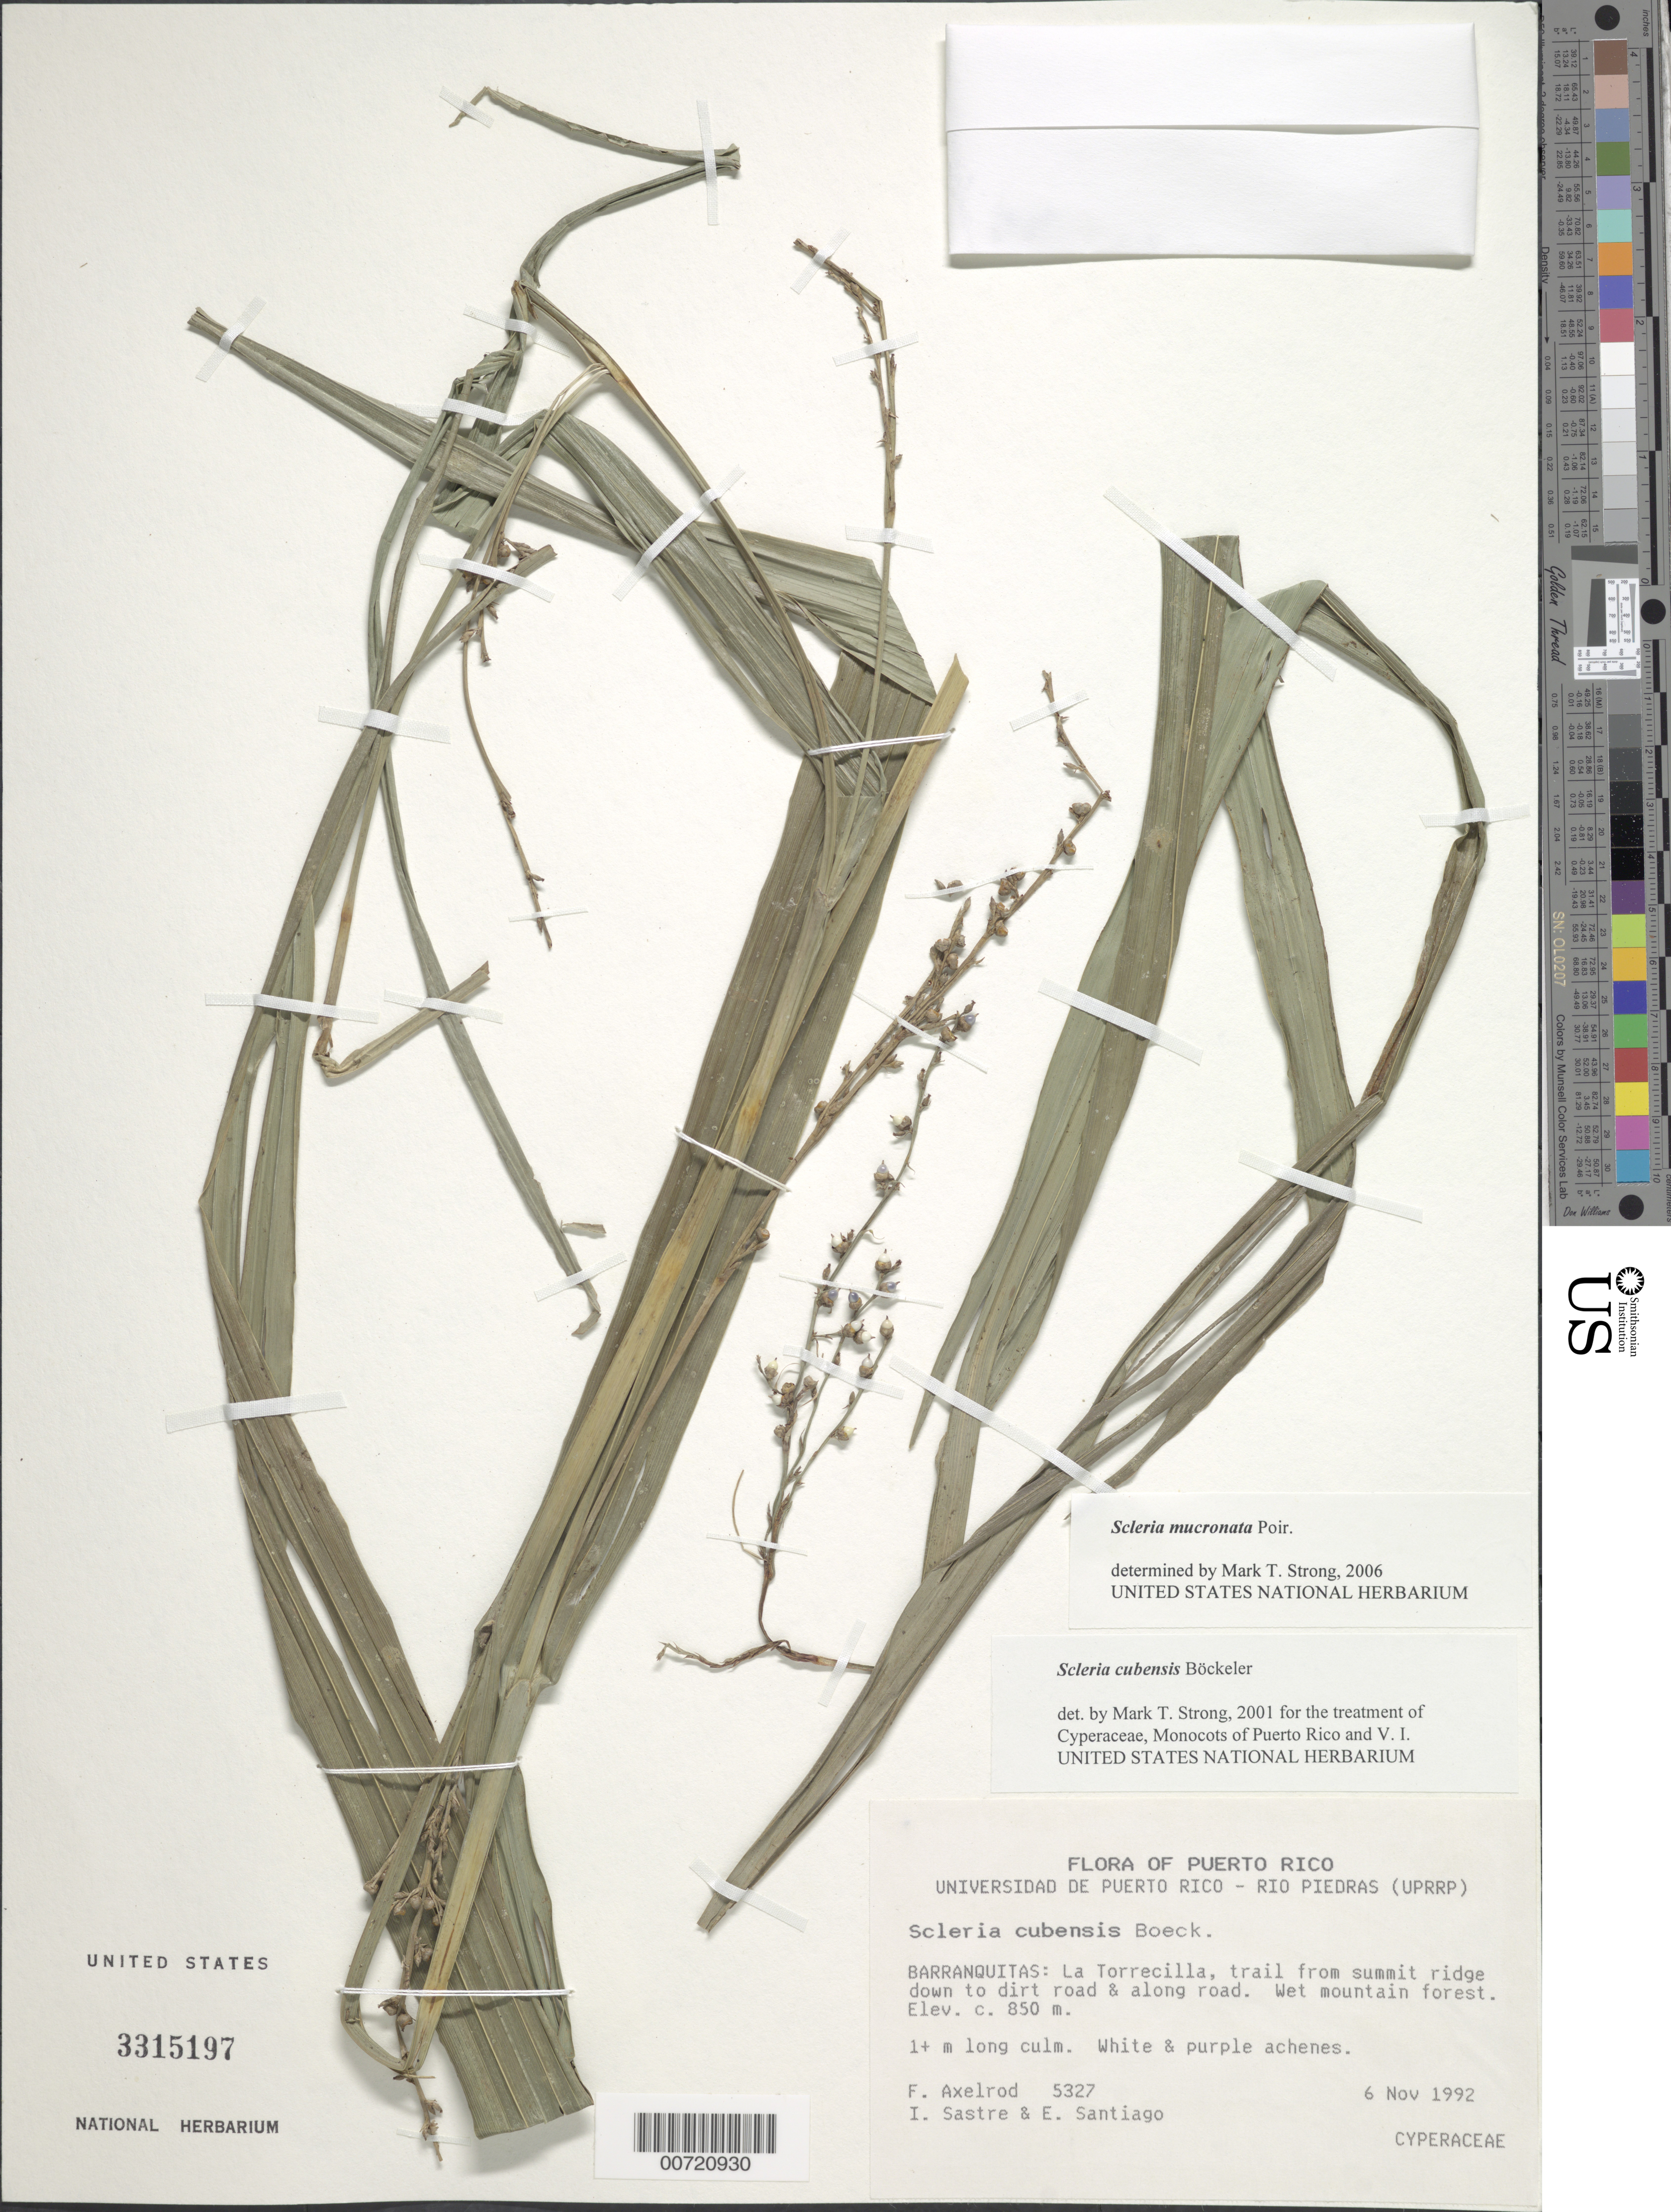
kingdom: Plantae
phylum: Tracheophyta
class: Liliopsida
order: Poales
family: Cyperaceae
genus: Scleria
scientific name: Scleria mucronata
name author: Poir.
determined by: Strong, M. T., (US), Smithsonian Institution - National Museum of Natural History (UNITED STATES)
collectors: F. S. Axelrod, I. Sastre-de Jesús & E. Santiago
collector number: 5327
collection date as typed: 06 Nov 1992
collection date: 1992-11-06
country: Puerto Rico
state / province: Barranquitas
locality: Barranquitas: La Torrecilla, trail from summit ridge down to dirt road and along road.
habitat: Wet mountain forest.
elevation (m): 850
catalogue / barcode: US 3315197